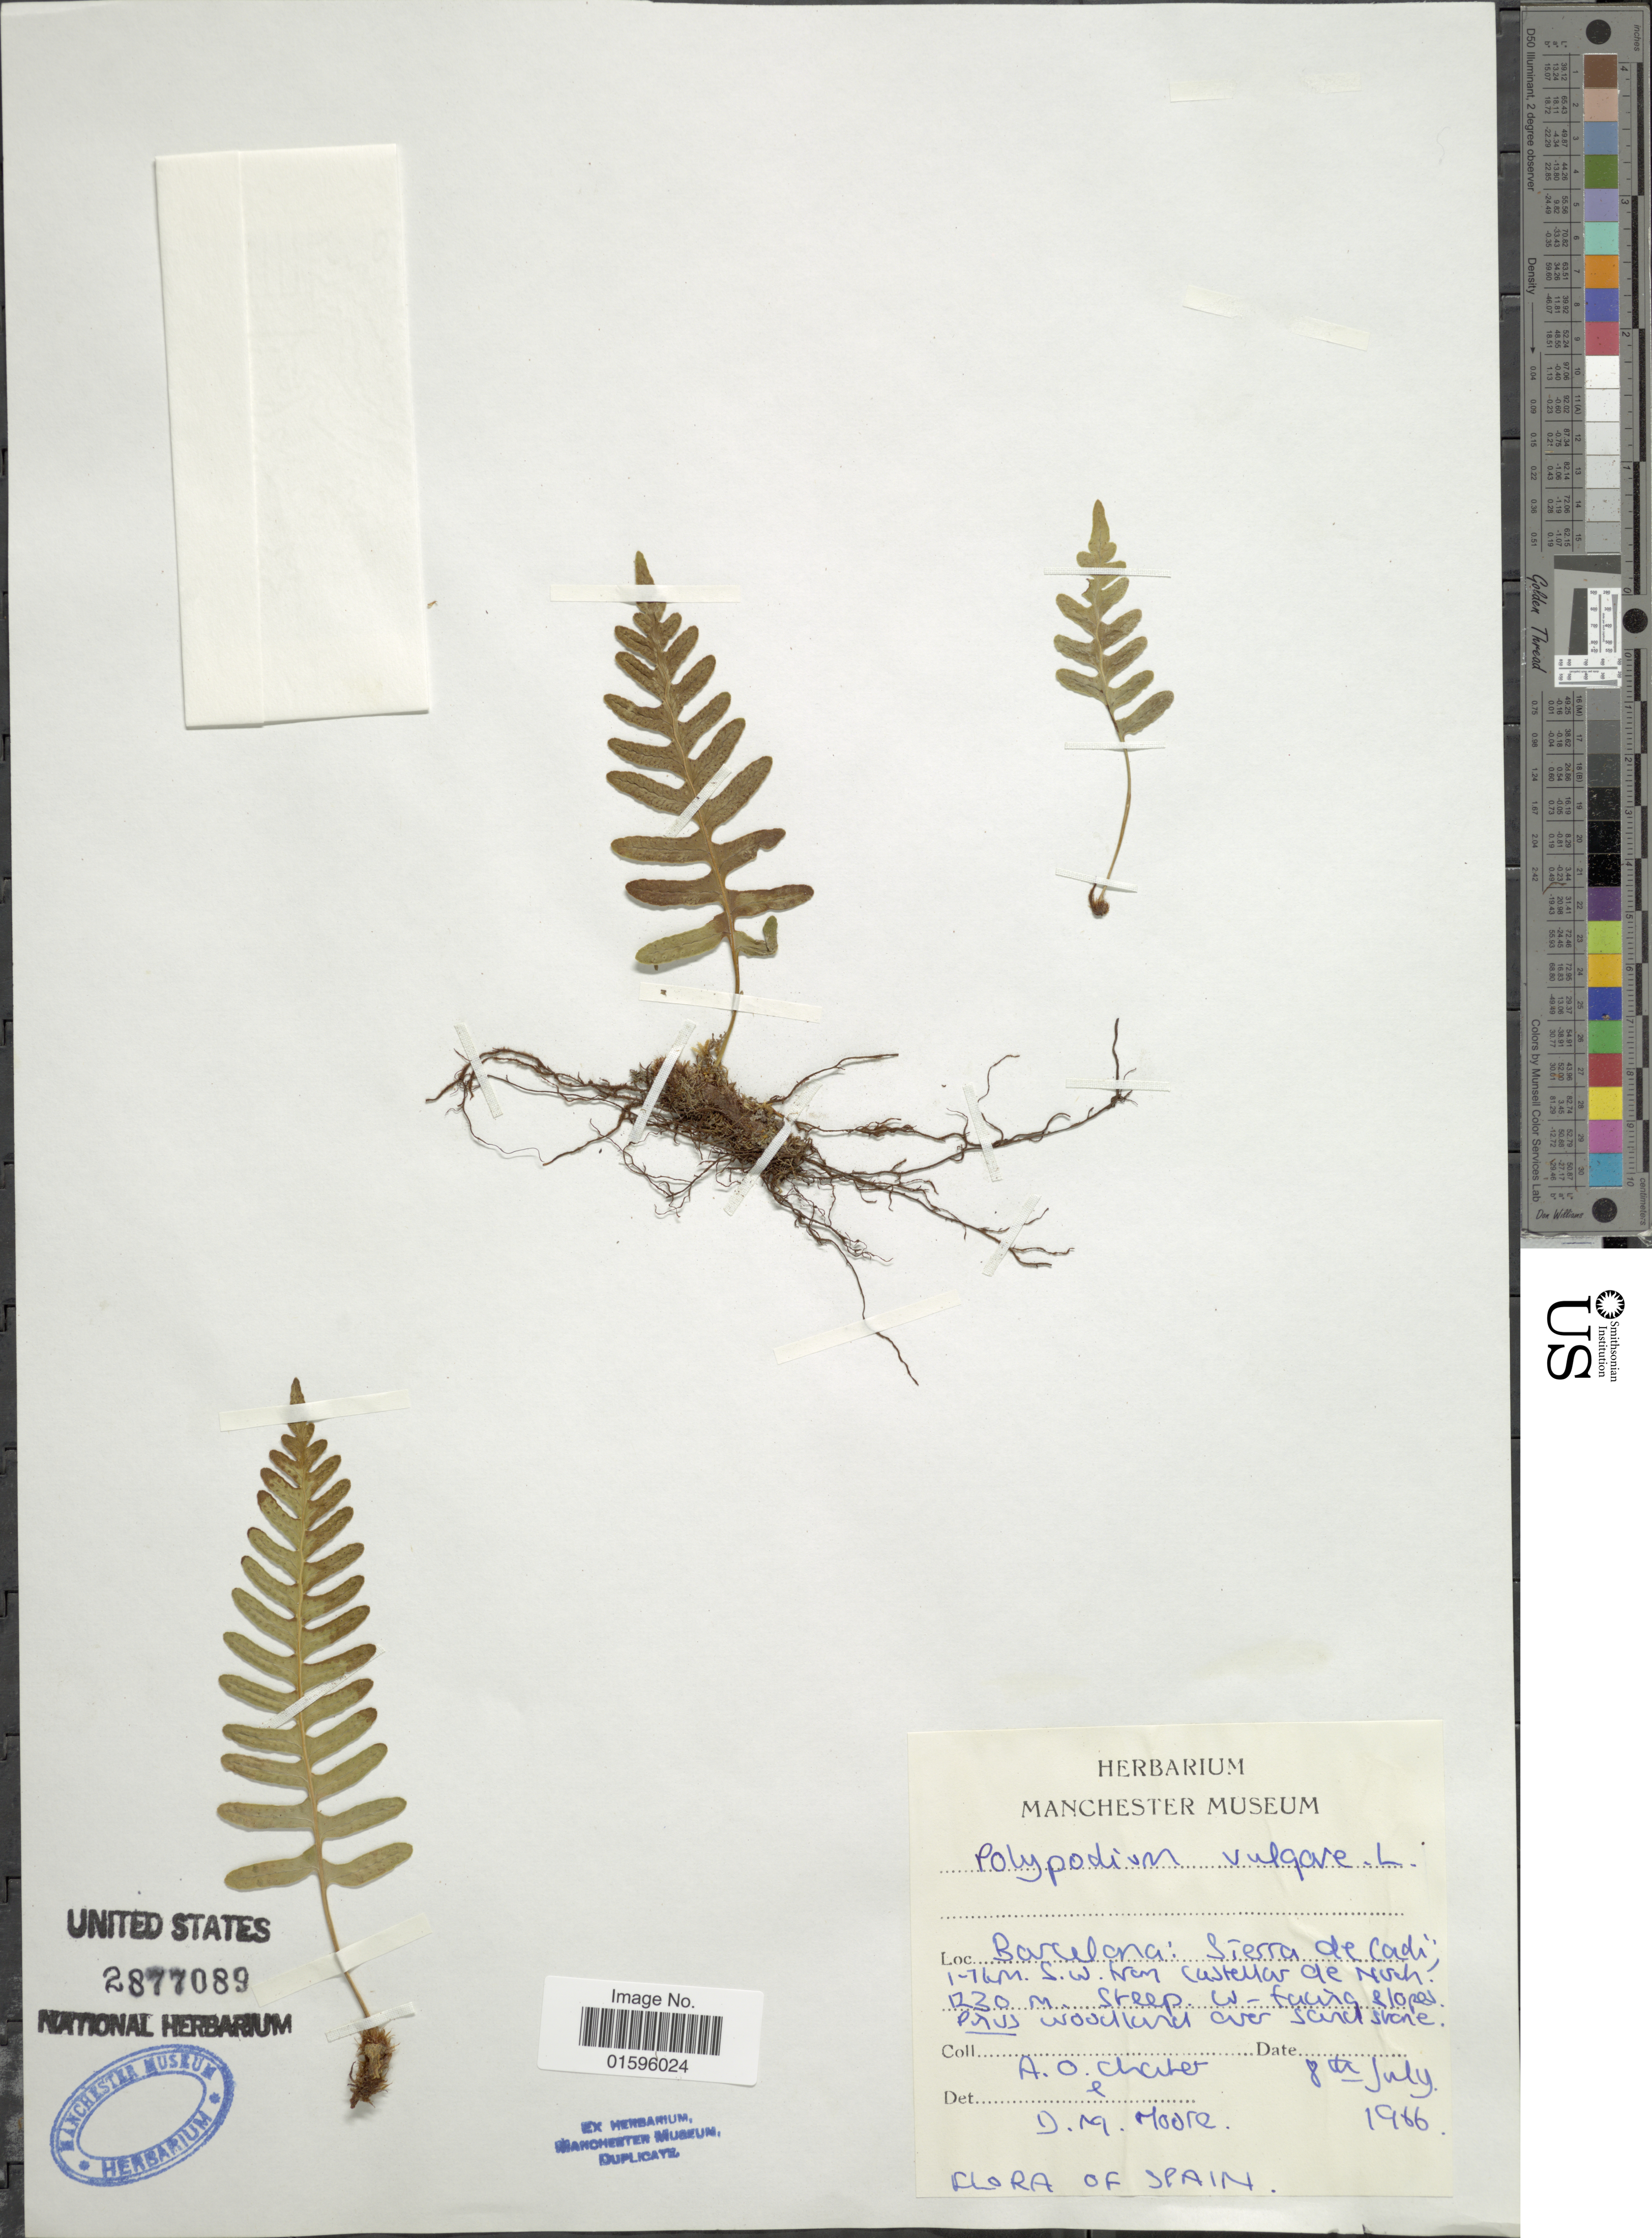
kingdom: Plantae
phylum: Tracheophyta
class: Polypodiopsida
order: Polypodiales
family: Polypodiaceae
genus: Polypodium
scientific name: Polypodium vulgare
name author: L.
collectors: A. O. Chater & D. Moore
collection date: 1966-07-08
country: Spain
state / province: Catalunya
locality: Barcelona: Sierra de Cadi, 1-7 km S. W. from Castellar de n'Hug.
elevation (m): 1230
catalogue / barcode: US 2877089